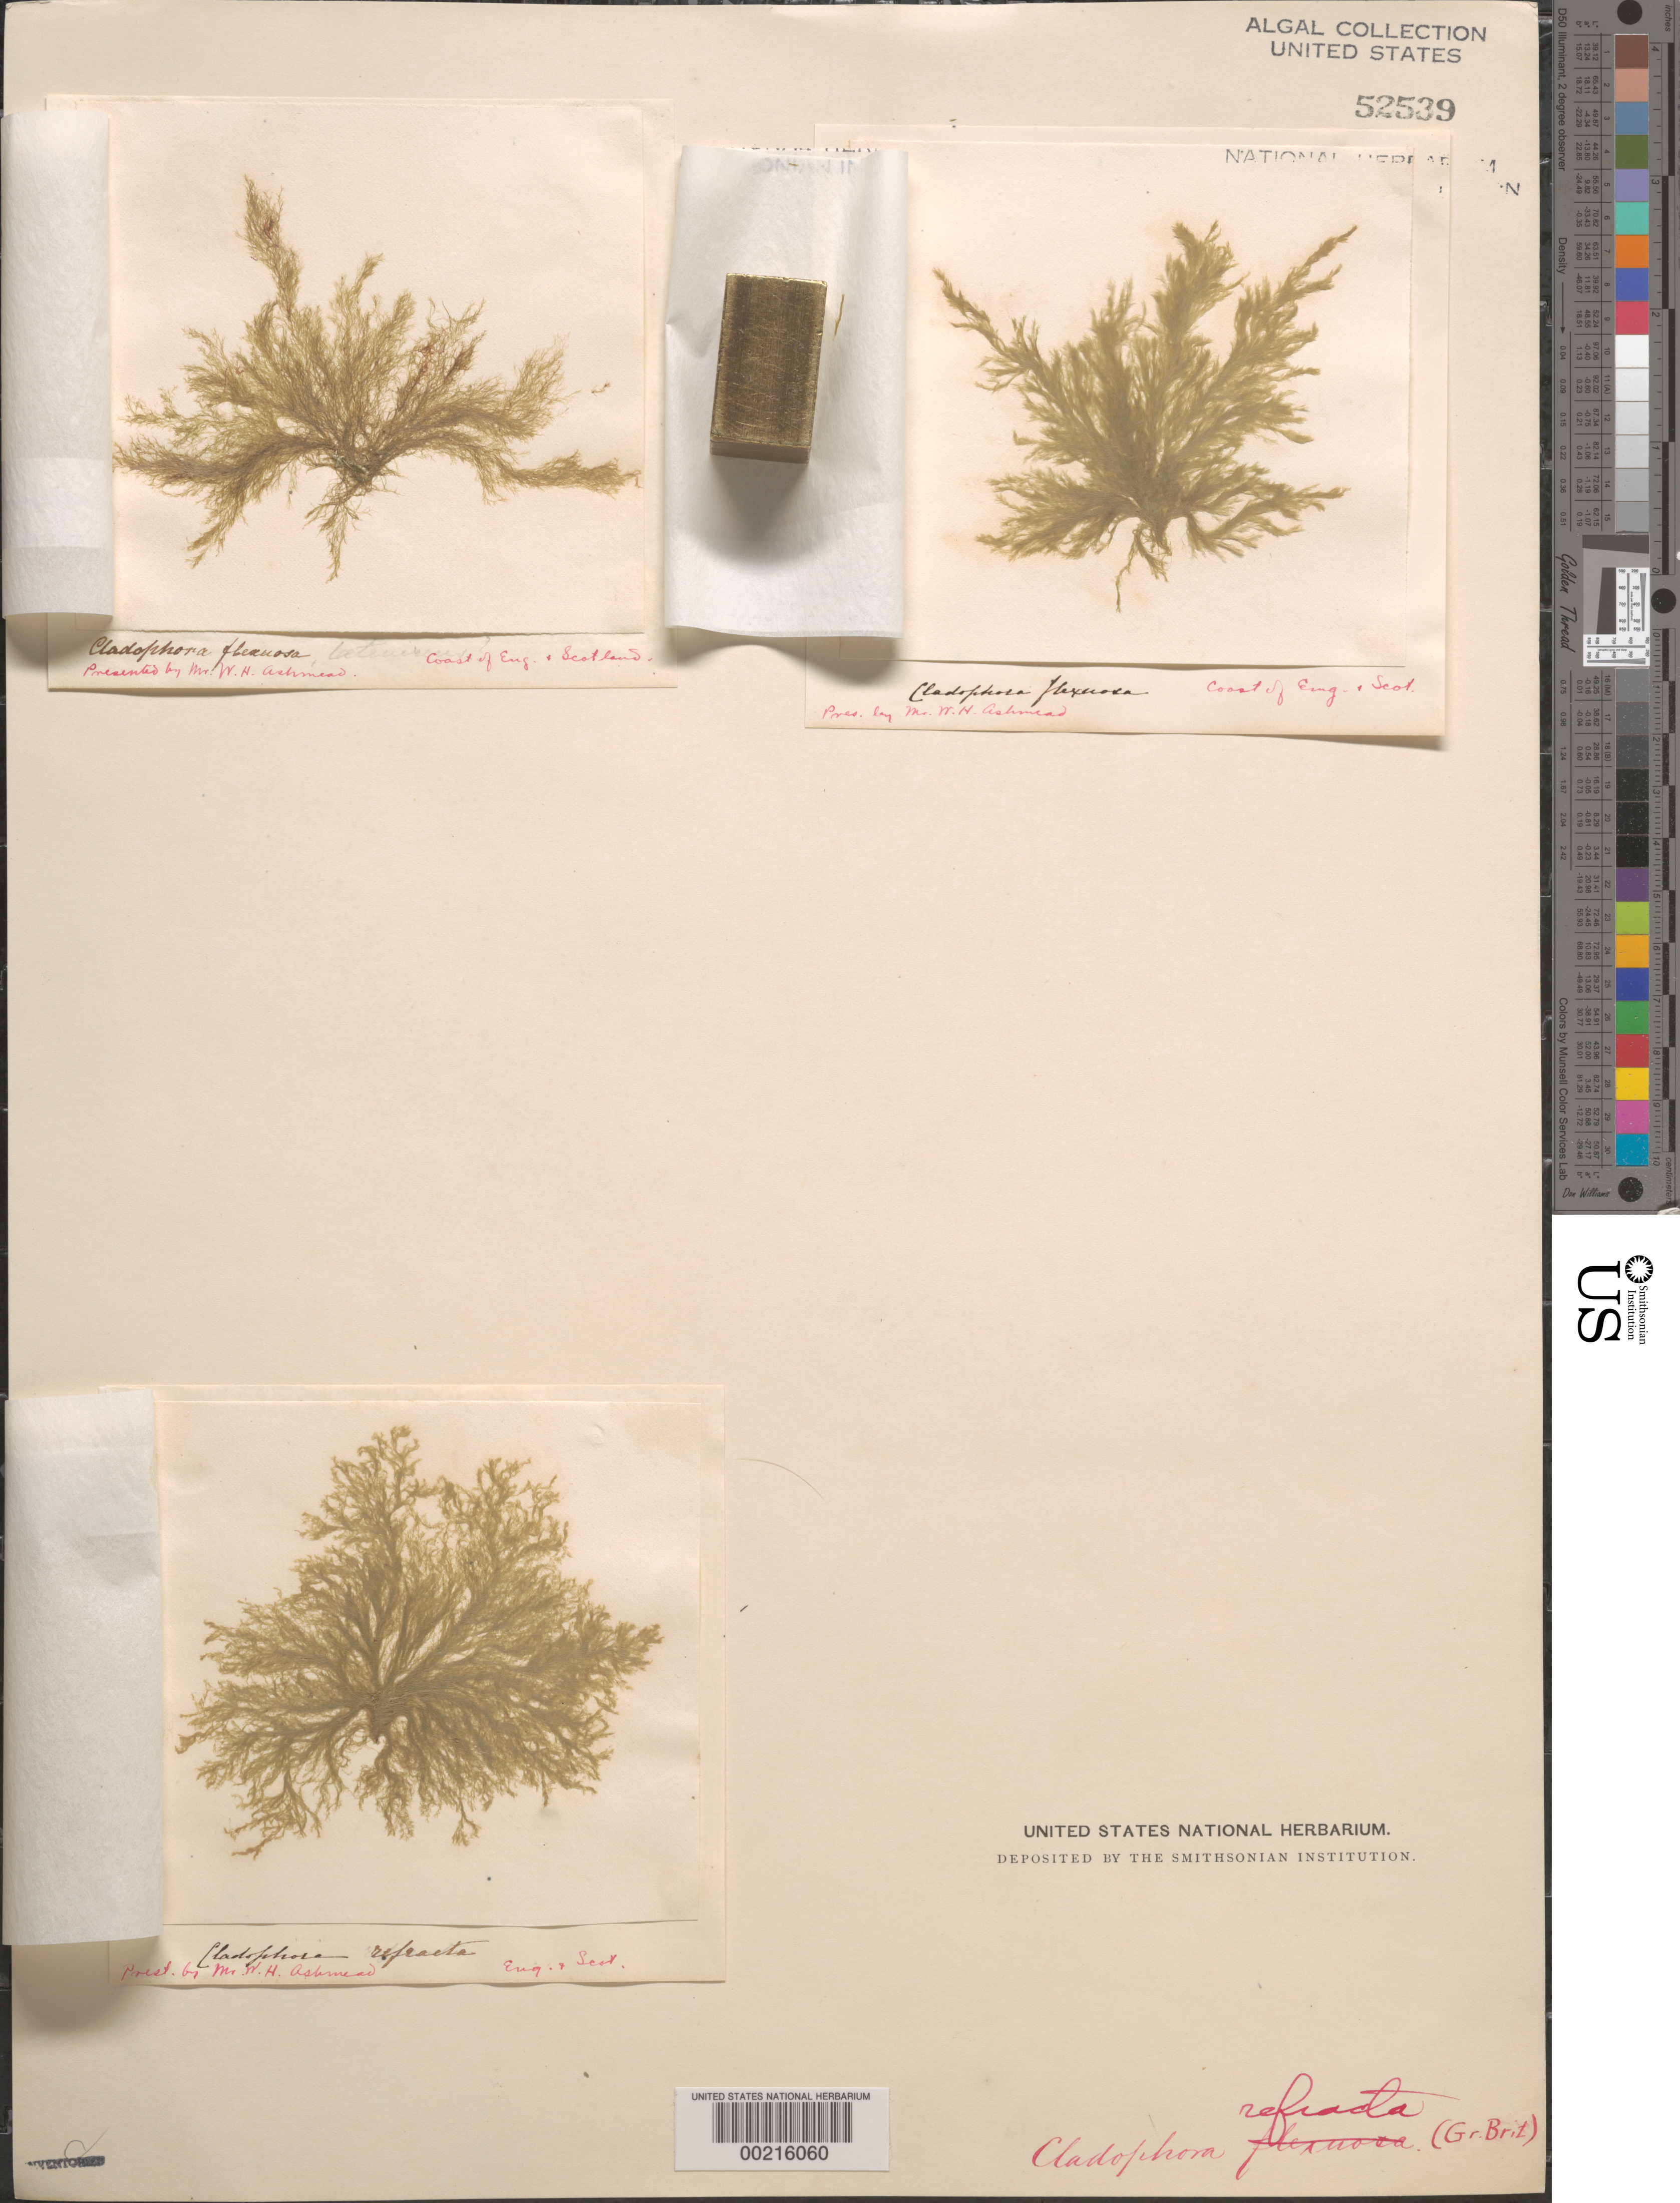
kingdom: Plantae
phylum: Chlorophyta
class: Ulvophyceae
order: Cladophorales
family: Cladophoraceae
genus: Cladophora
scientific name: Cladophora refracta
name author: (Roth) Kütz.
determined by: Phinney, H. K.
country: United Kingdom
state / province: England / Scotland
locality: Coast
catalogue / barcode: US 52539